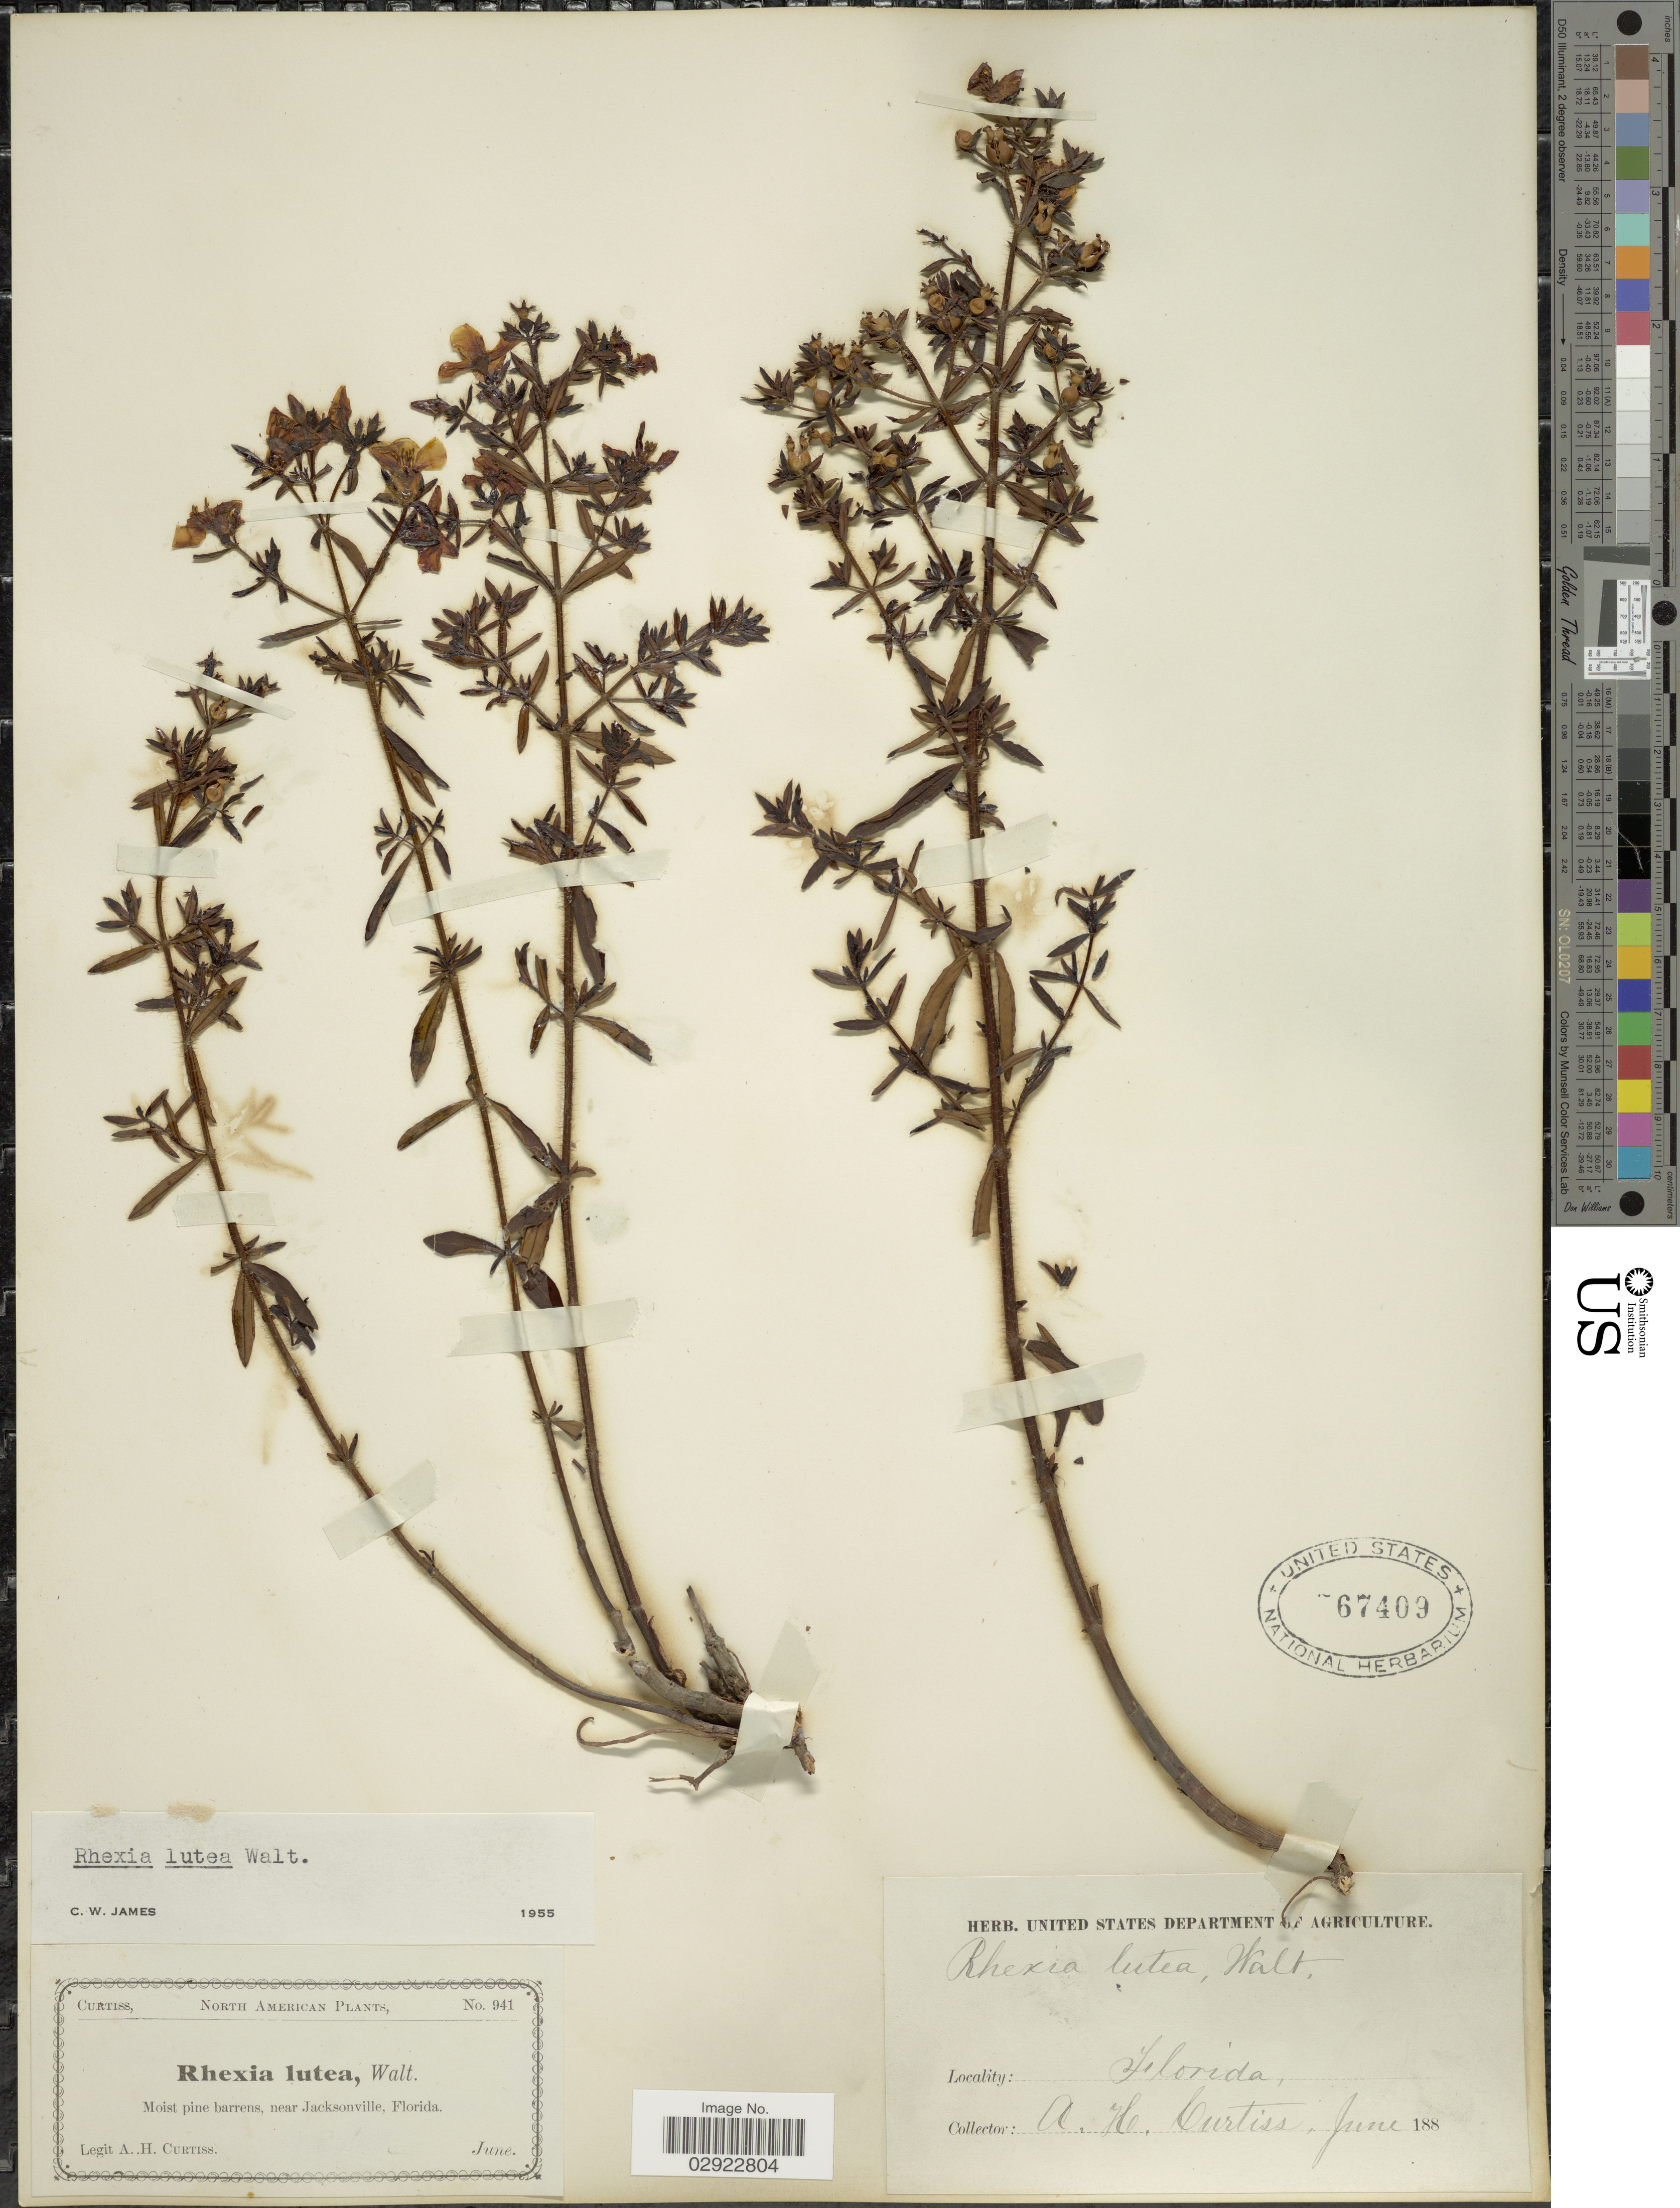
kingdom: Plantae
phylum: Tracheophyta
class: Magnoliopsida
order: Myrtales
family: Melastomataceae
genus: Rhexia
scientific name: Rhexia lutea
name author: Walter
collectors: A. H. Curtiss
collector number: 941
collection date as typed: June 188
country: United States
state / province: Florida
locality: Moist pine barrens, near Jacksonville.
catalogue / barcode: US 67409